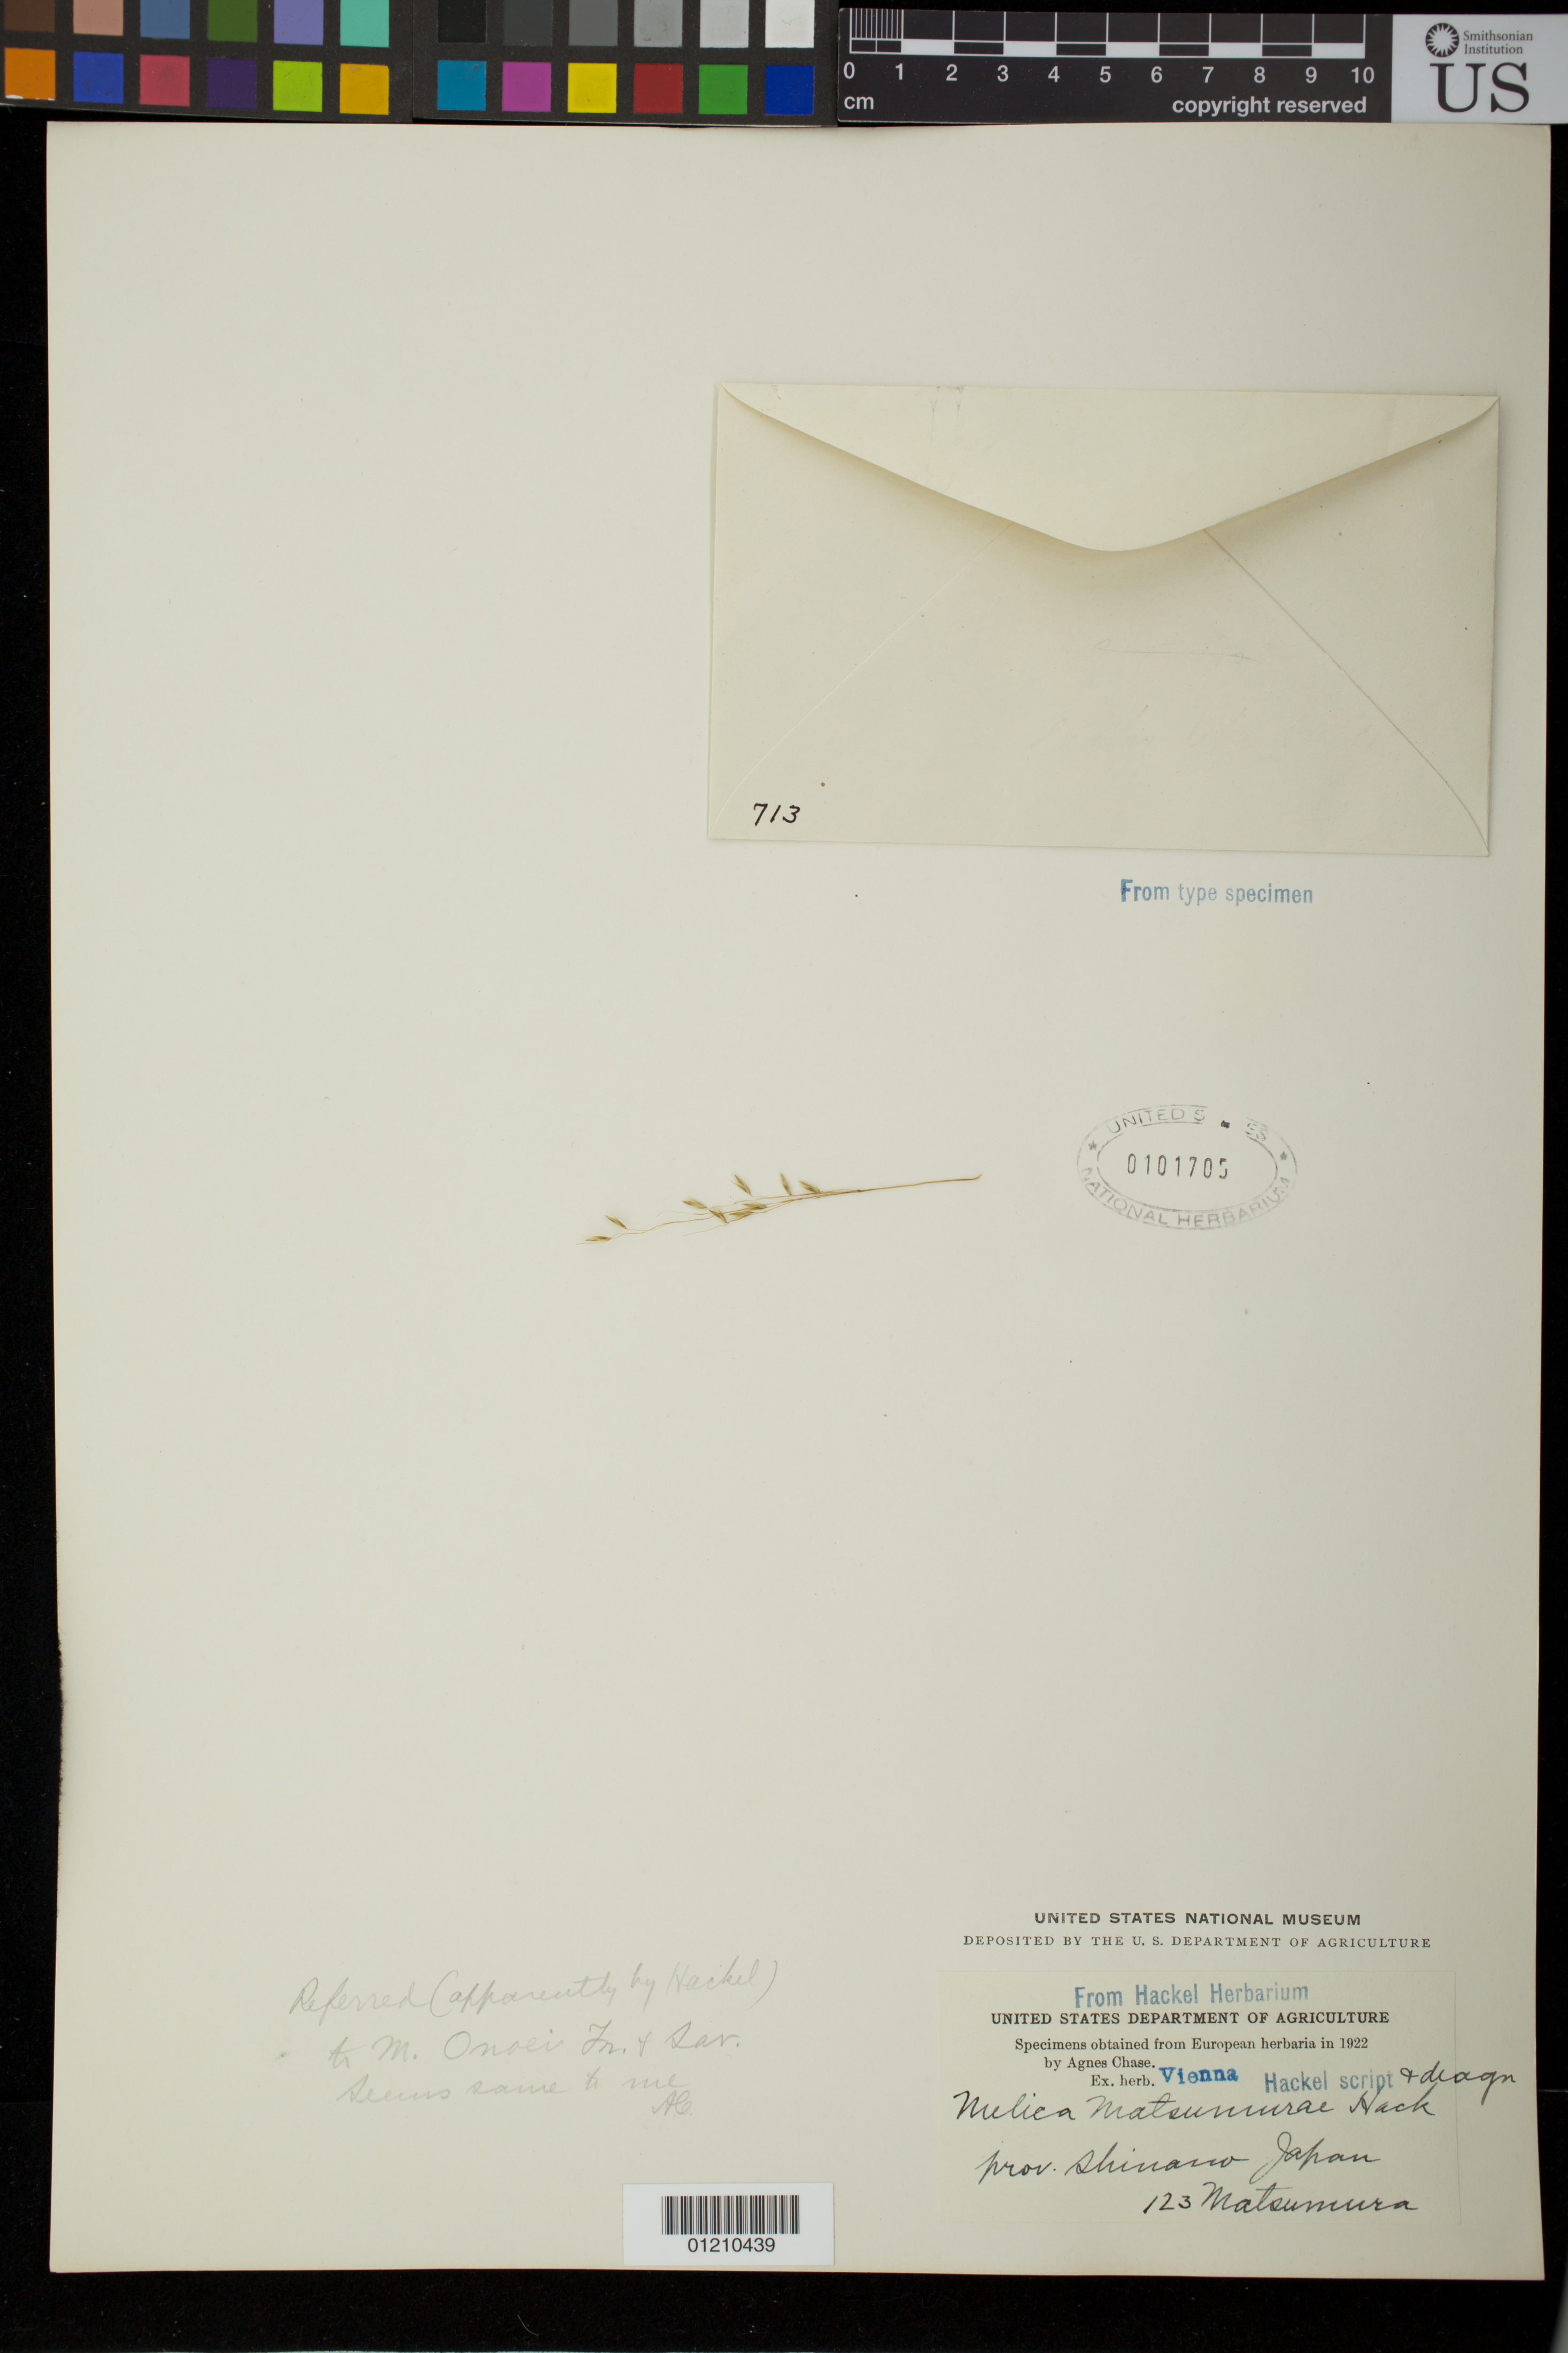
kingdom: Plantae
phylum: Tracheophyta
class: Liliopsida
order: Poales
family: Poaceae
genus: Melica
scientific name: Melica matsumurae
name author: Hack.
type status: Type Collection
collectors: J. Matsumura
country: Japan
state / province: Nagano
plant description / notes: Fragmentary material of type specimen ex herb.Berlin.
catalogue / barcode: US 101705